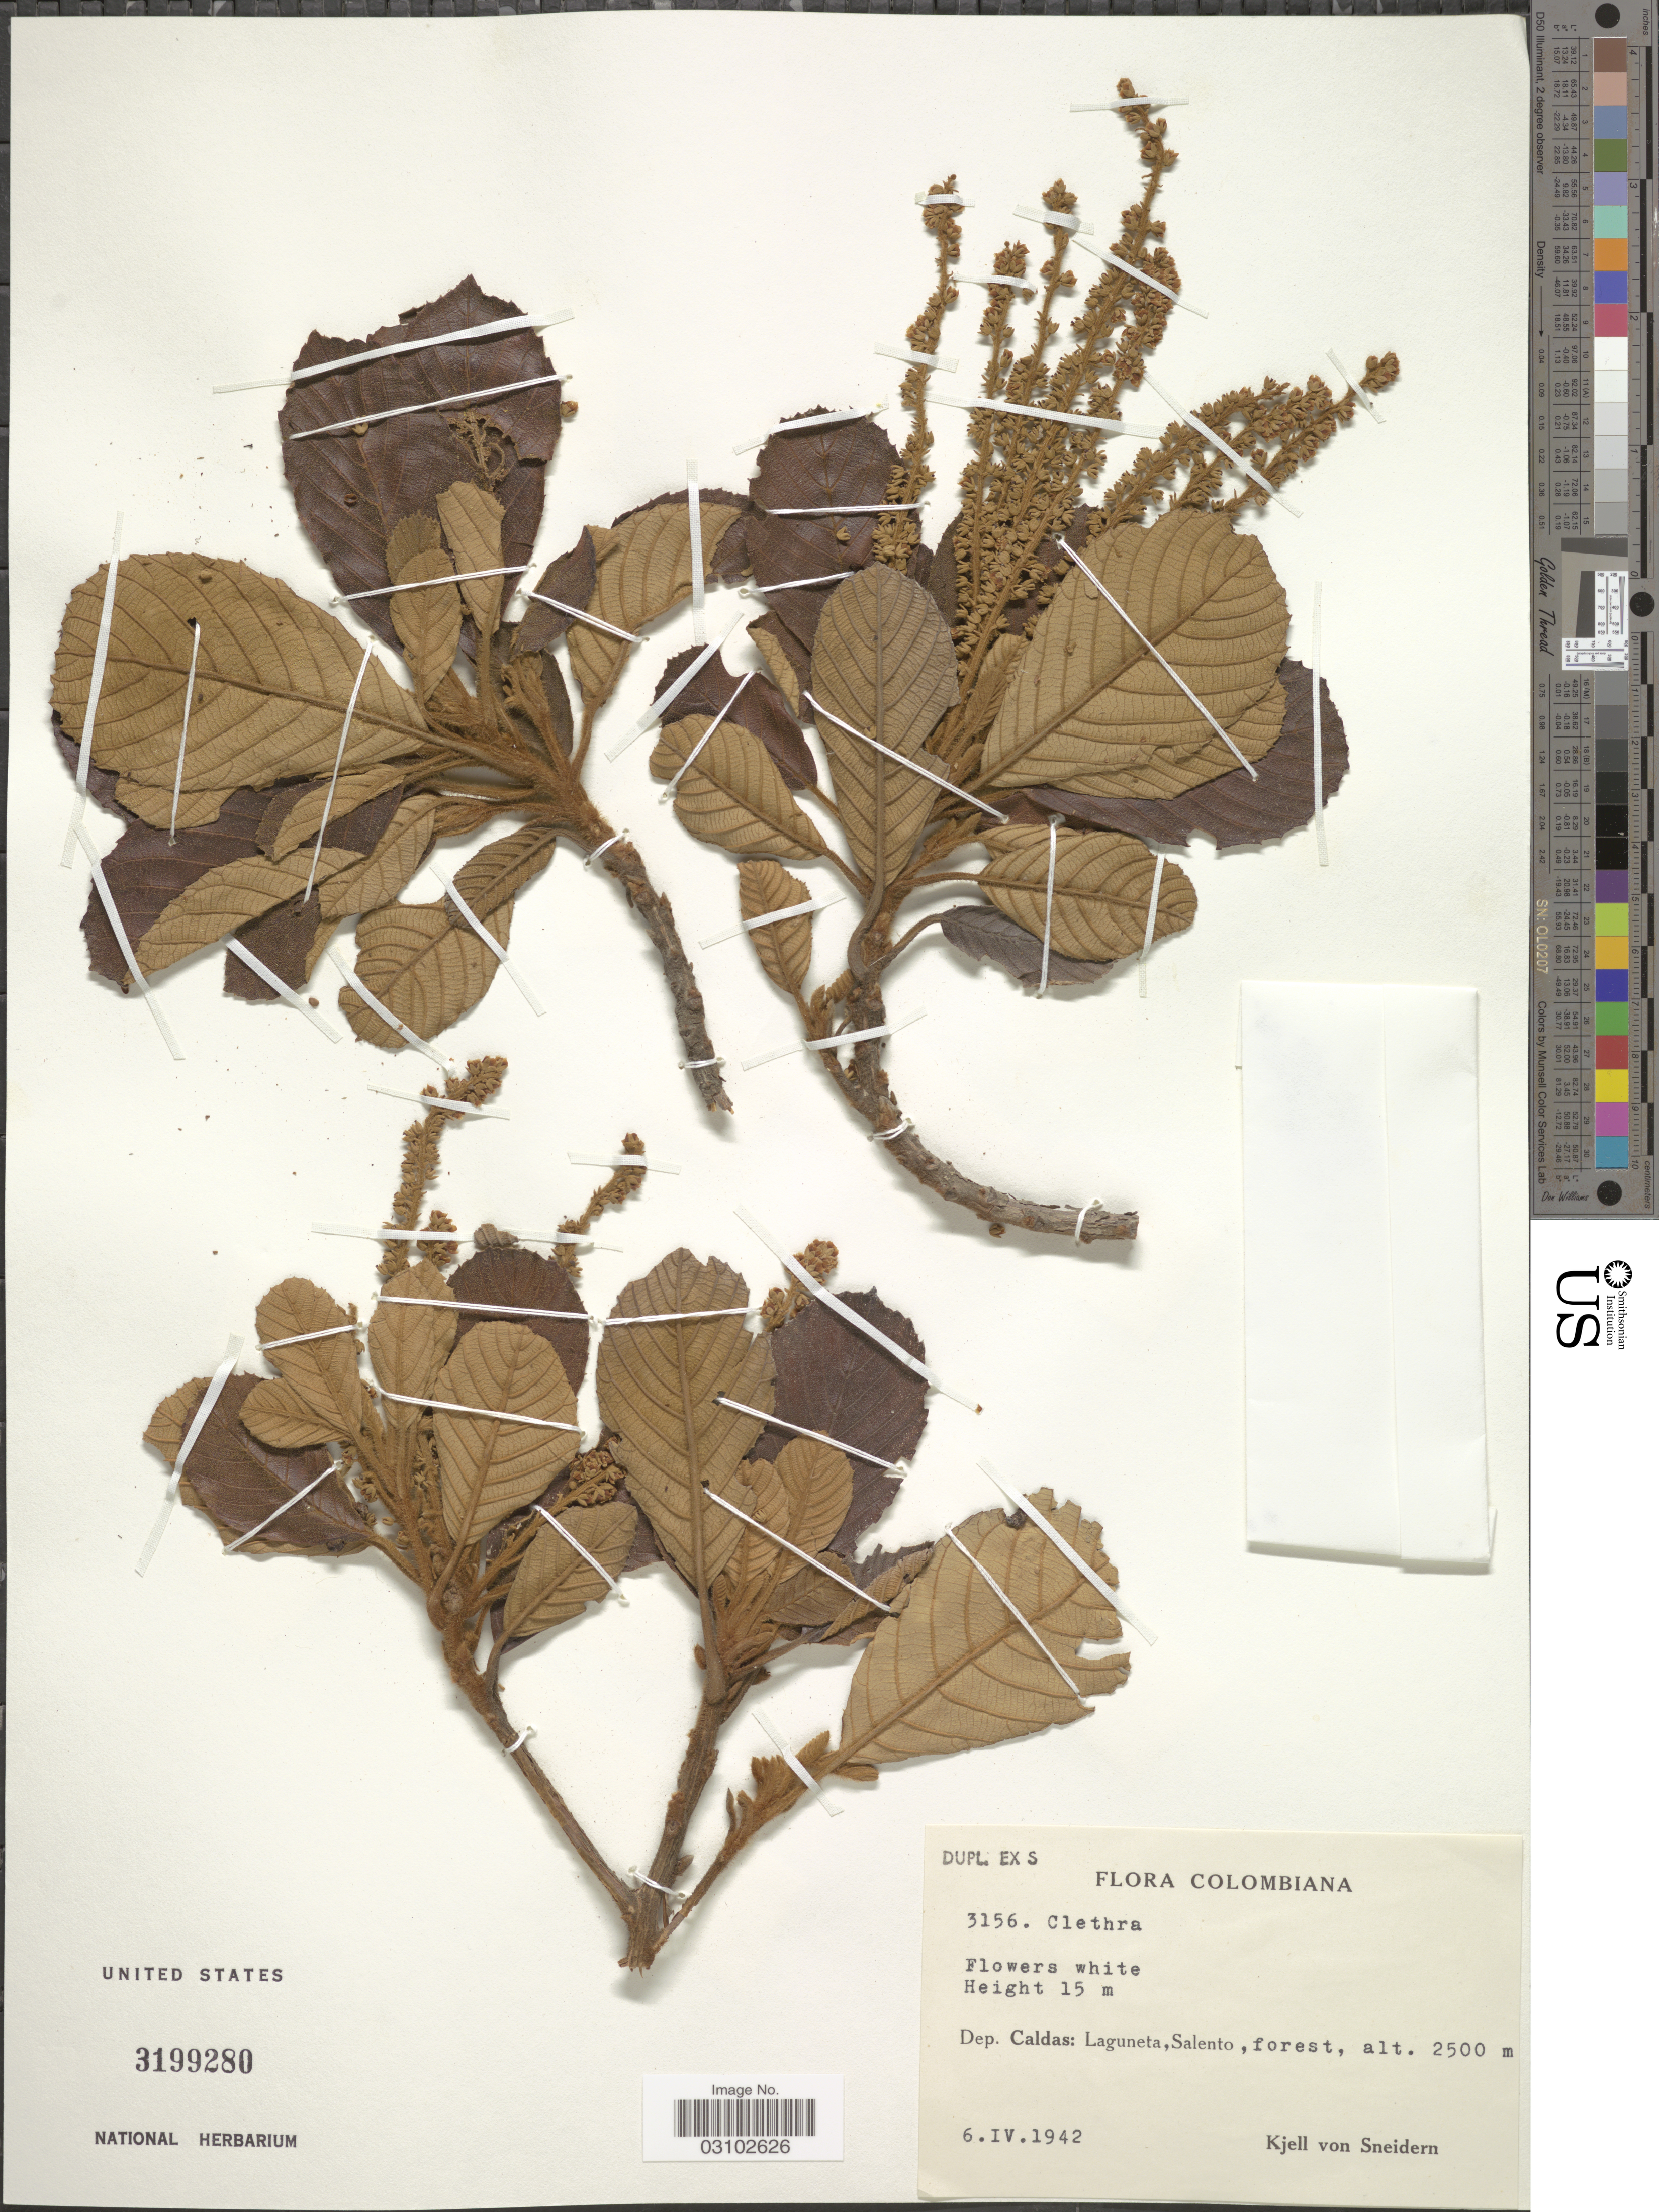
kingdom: Plantae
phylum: Tracheophyta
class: Magnoliopsida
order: Ericales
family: Clethraceae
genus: Clethra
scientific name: Clethra sp.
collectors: K. von Sneidern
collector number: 3156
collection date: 1942-04-06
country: Colombia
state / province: Caldas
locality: Dep. Caldas: Laguneta, Salento, forest.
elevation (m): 2500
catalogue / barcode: US 3199280